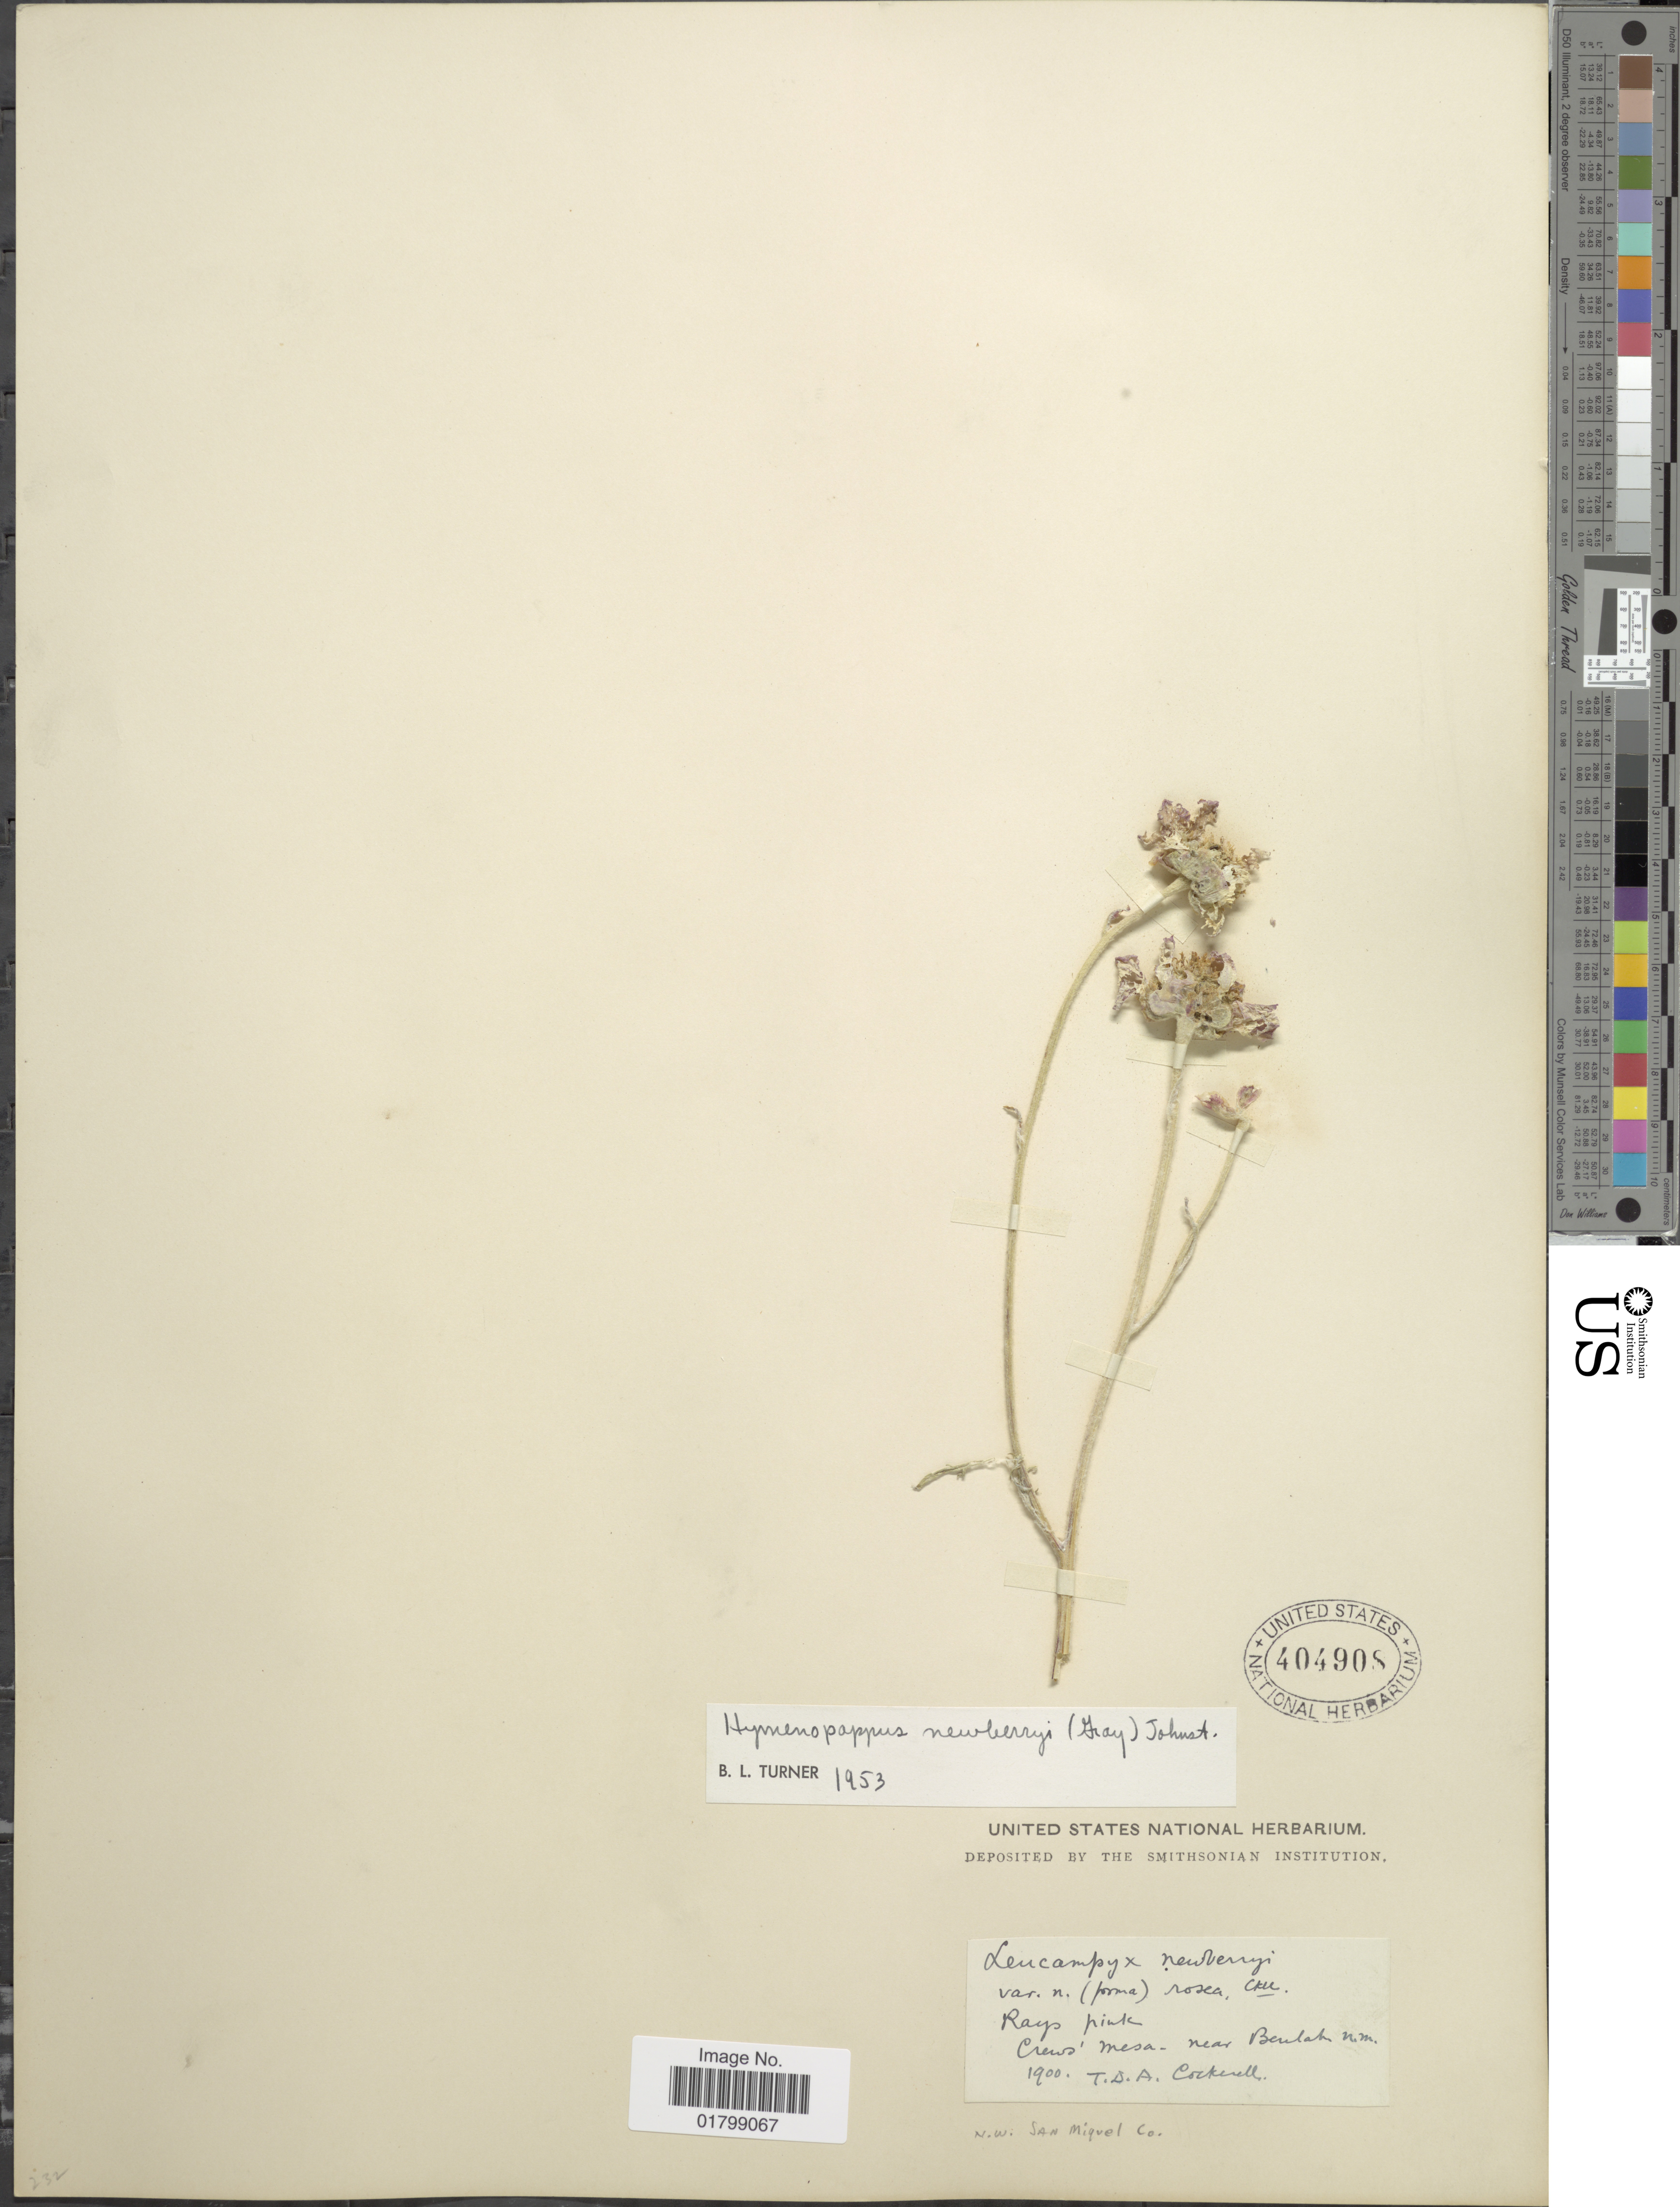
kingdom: Plantae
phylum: Tracheophyta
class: Magnoliopsida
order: Asterales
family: Asteraceae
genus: Hymenopappus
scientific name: Hymenopappus newberryi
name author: (D.D. Keck) B.L. Turner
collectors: T. Cockerell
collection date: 1900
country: United States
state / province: New Mexico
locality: Crews Mesa - near Beulah n.m., N.W. San Miguel Co.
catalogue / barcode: US 404908